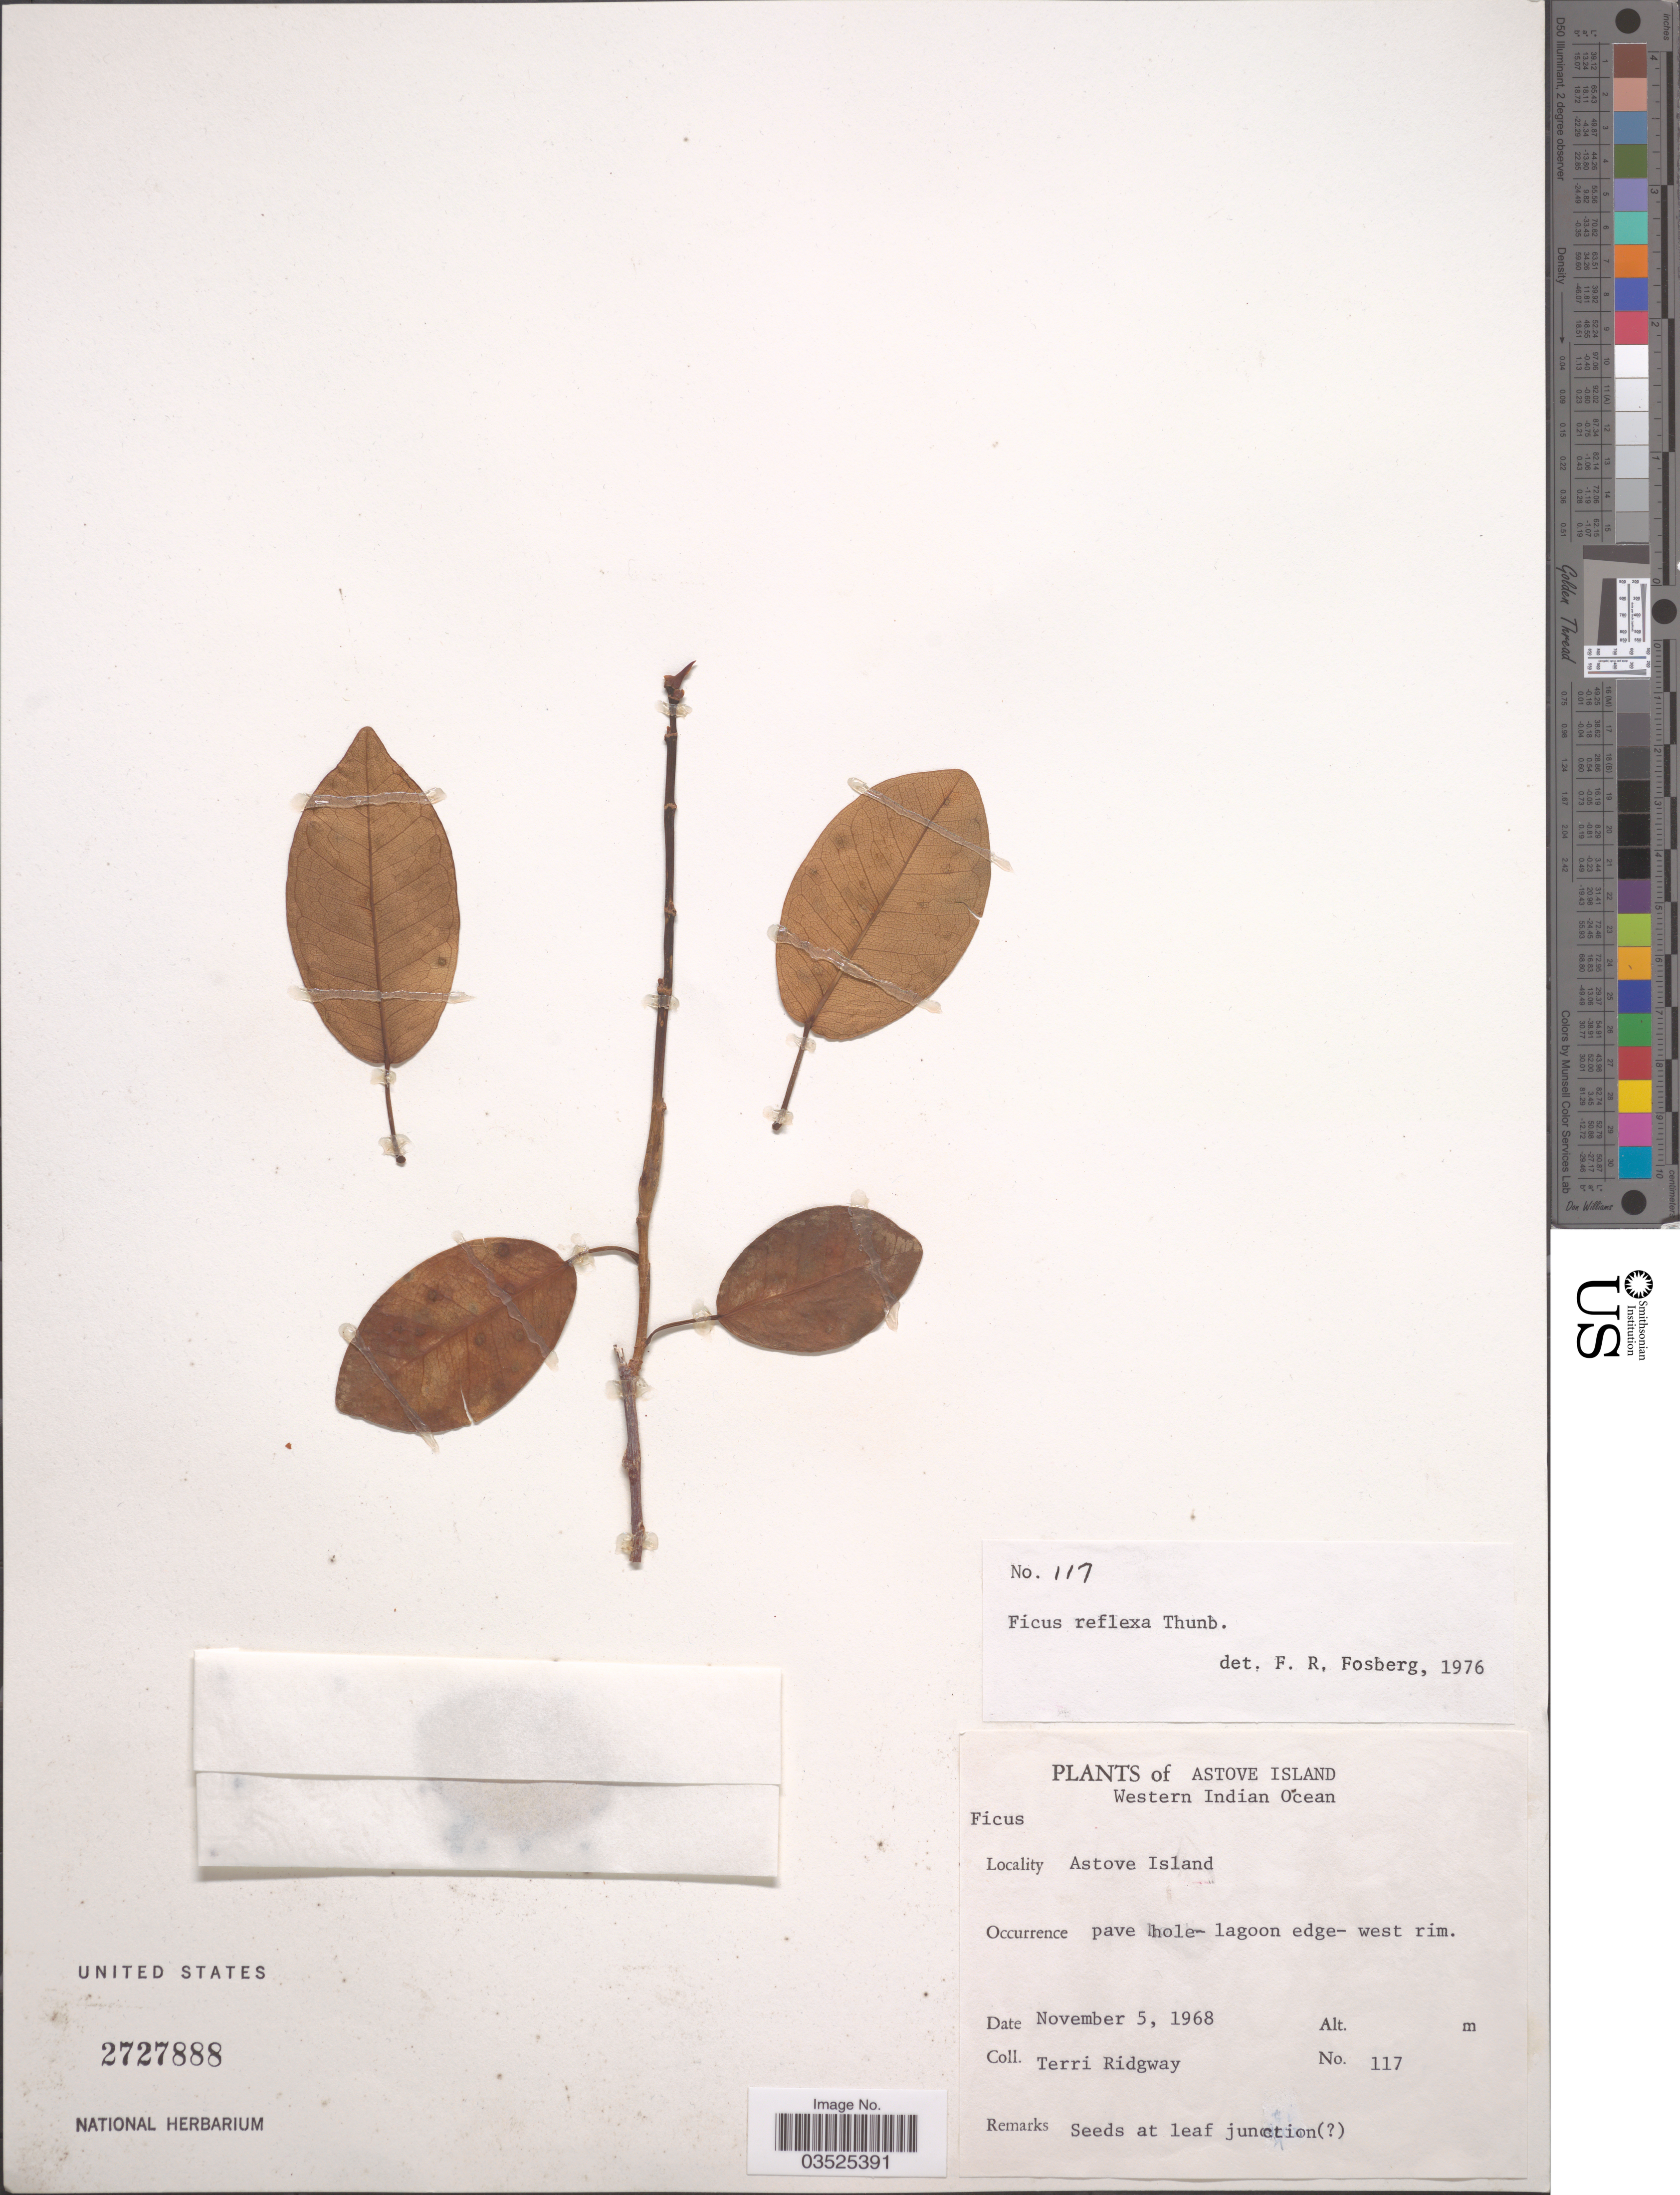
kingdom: Plantae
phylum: Tracheophyta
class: Magnoliopsida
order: Rosales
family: Moraceae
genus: Ficus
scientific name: Ficus reflexa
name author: Thunb.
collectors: T. Ridgway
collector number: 117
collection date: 1968-11-05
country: Seychelles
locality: Astove Island, Western Indian Ocean. Astove Island.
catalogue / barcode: US 2727888